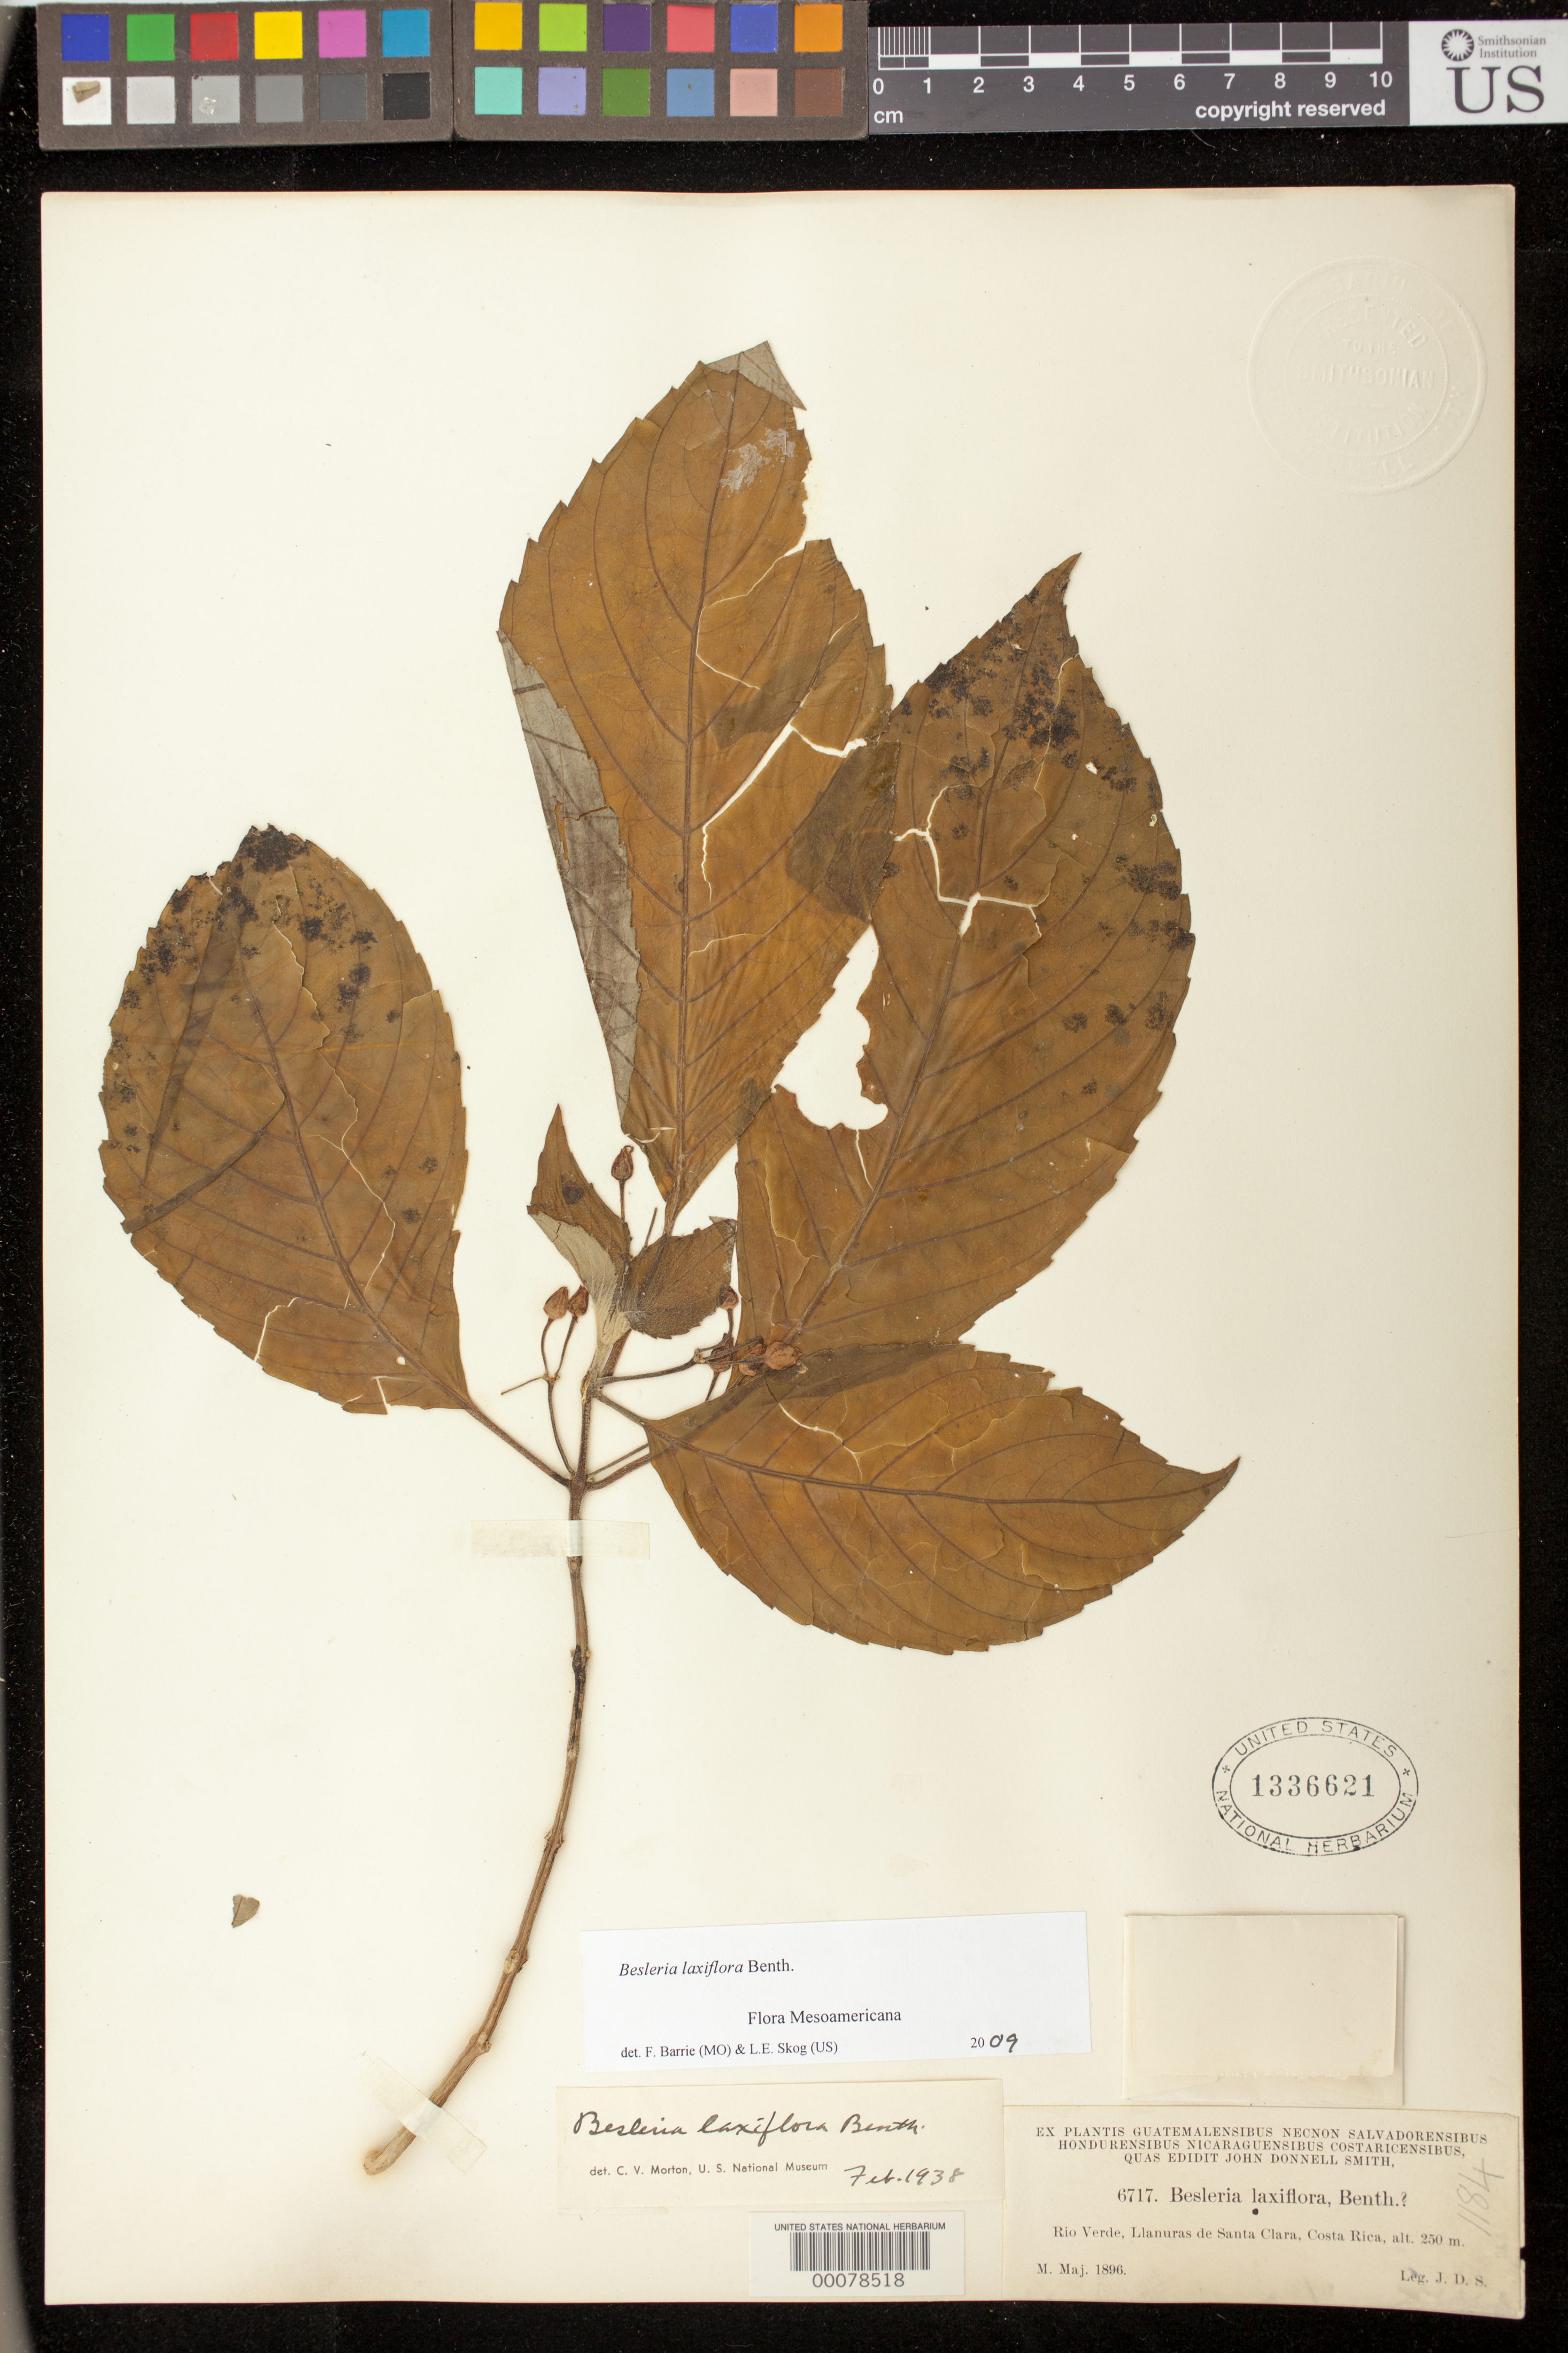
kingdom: Plantae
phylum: Tracheophyta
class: Magnoliopsida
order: Lamiales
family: Gesneriaceae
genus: Besleria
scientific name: Besleria laxiflora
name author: Benth.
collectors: J. Donnell Smith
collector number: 6717 /1184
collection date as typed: May 1896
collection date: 1896-05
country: Costa Rica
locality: Rio Verde, Llanuras de Santa Clara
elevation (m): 250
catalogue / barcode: US 1336621